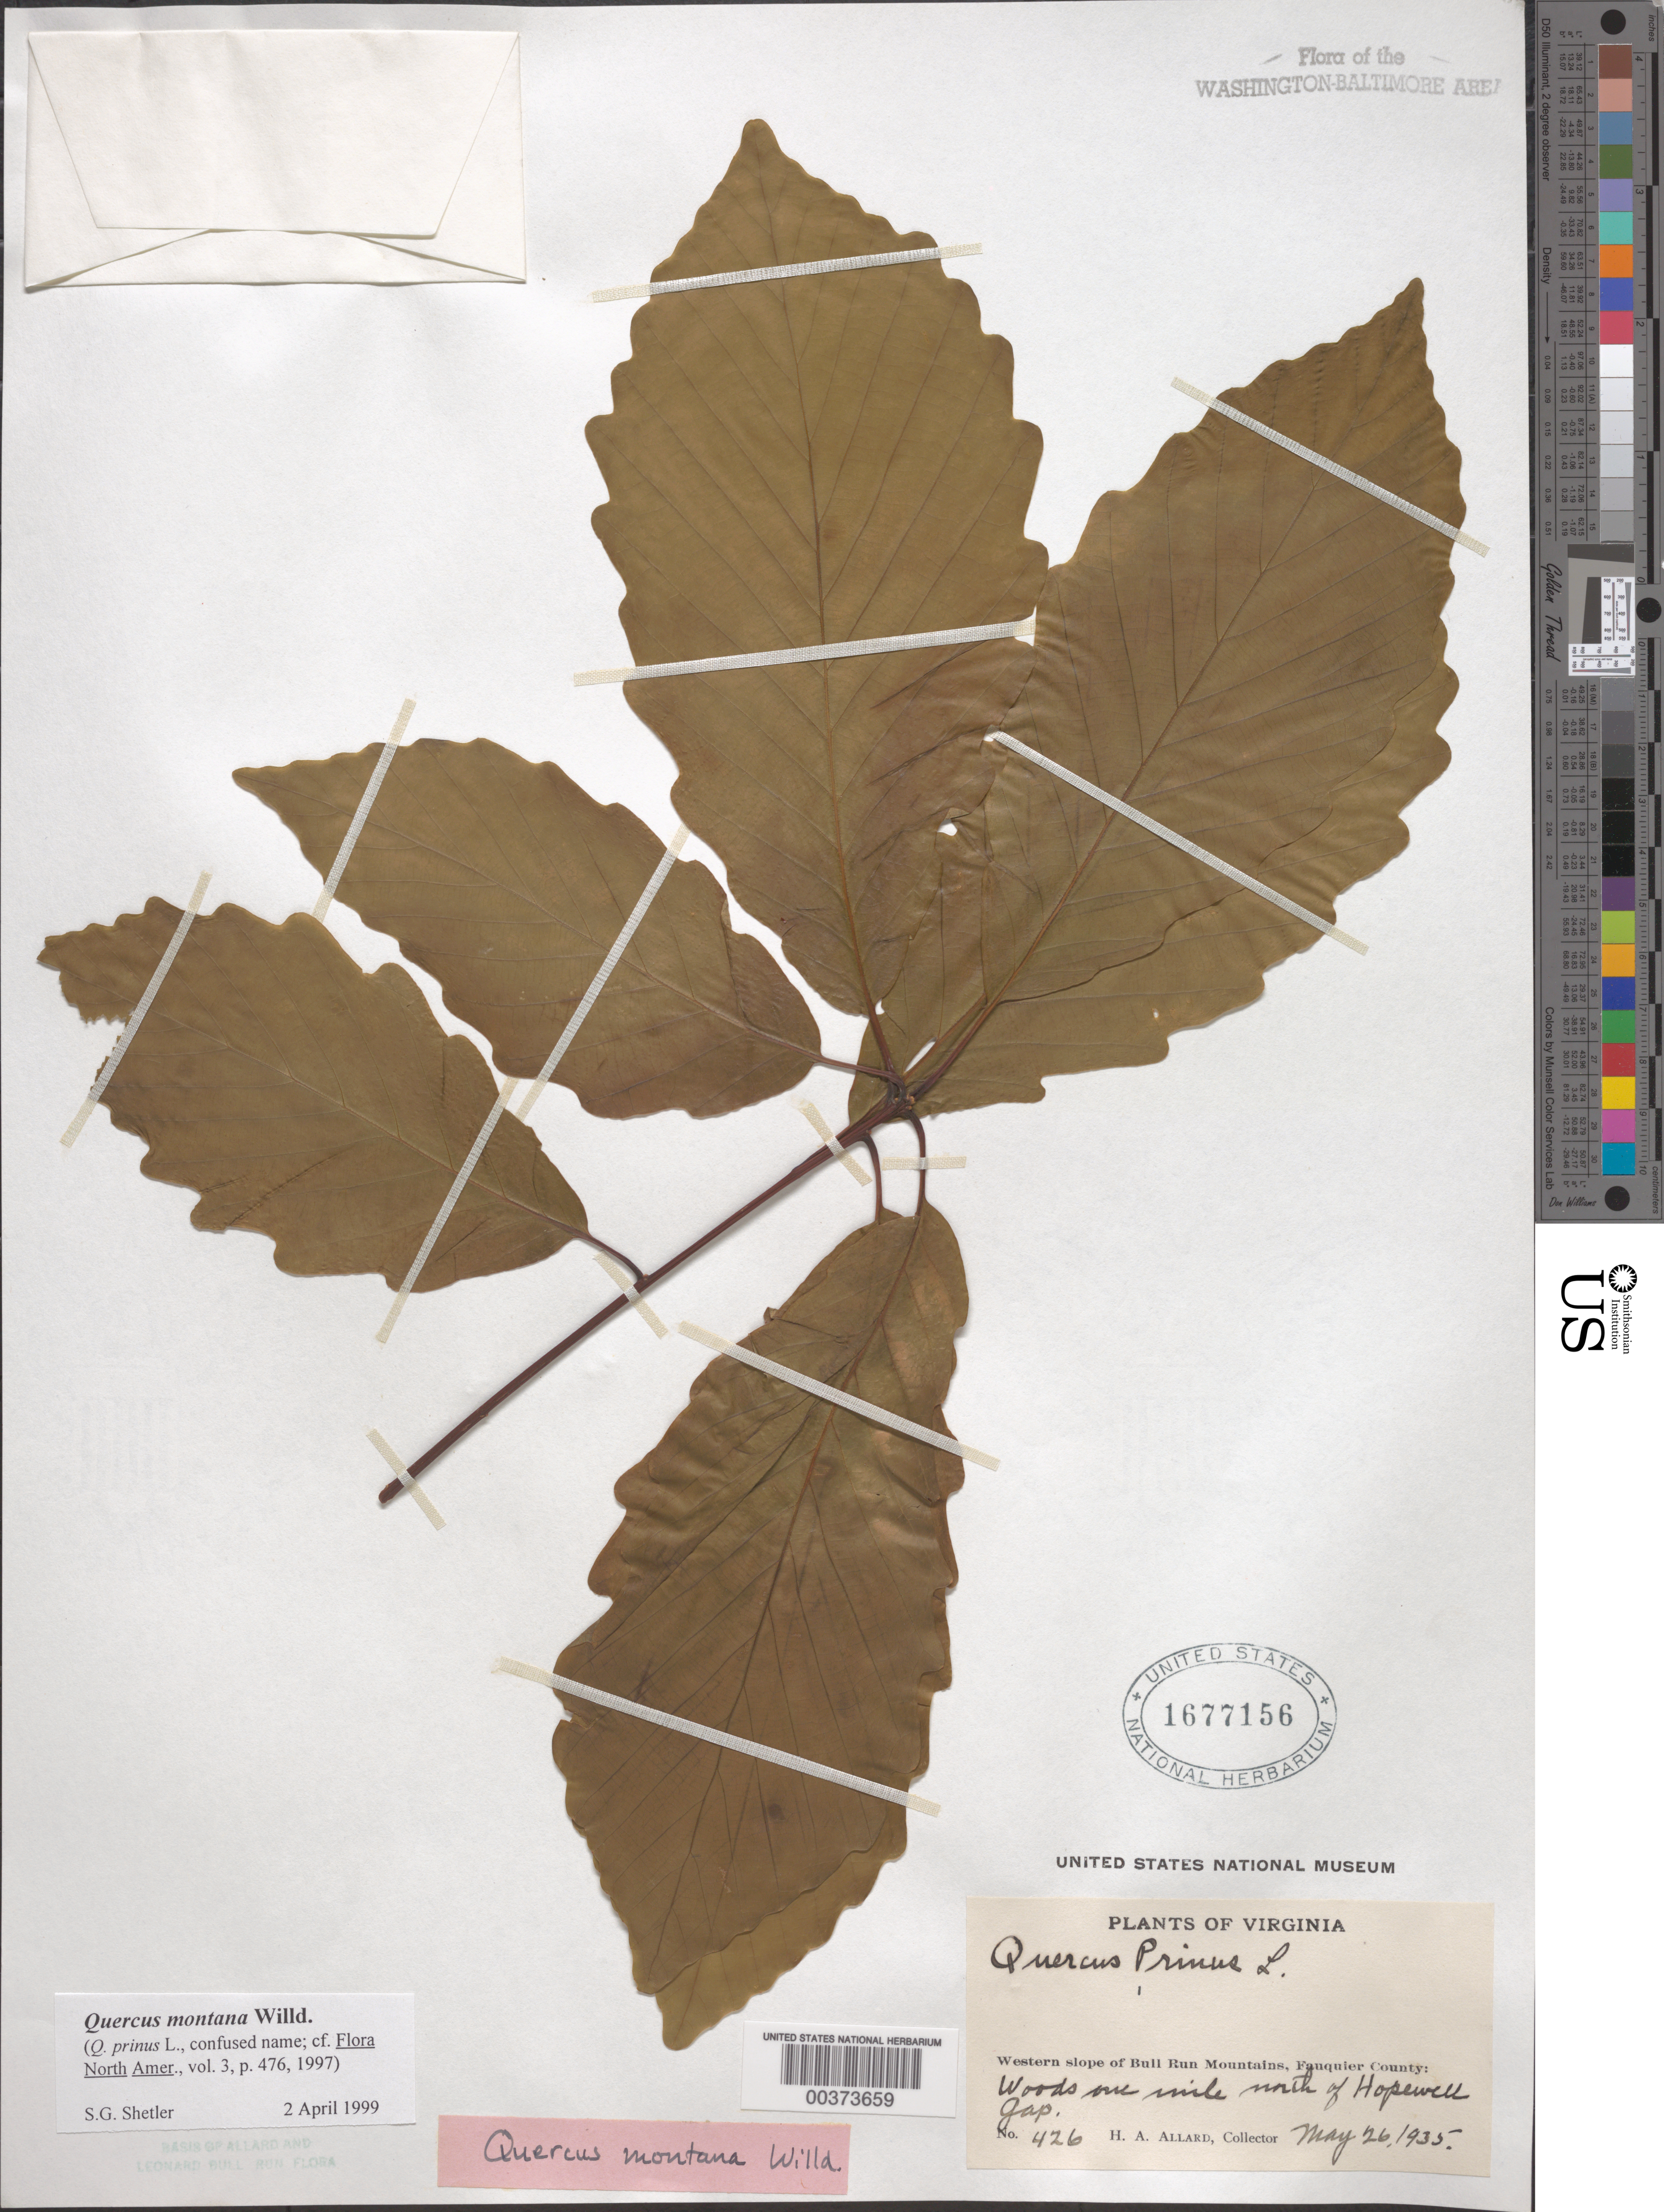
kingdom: Plantae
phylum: Tracheophyta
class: Magnoliopsida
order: Fagales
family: Fagaceae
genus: Quercus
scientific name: Quercus montana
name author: Willd.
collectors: H. A. Allard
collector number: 426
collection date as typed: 26 May 1935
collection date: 1935-05-26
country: United States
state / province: Virginia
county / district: Fauquier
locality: North of Hopewell Gap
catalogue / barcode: US 1677156